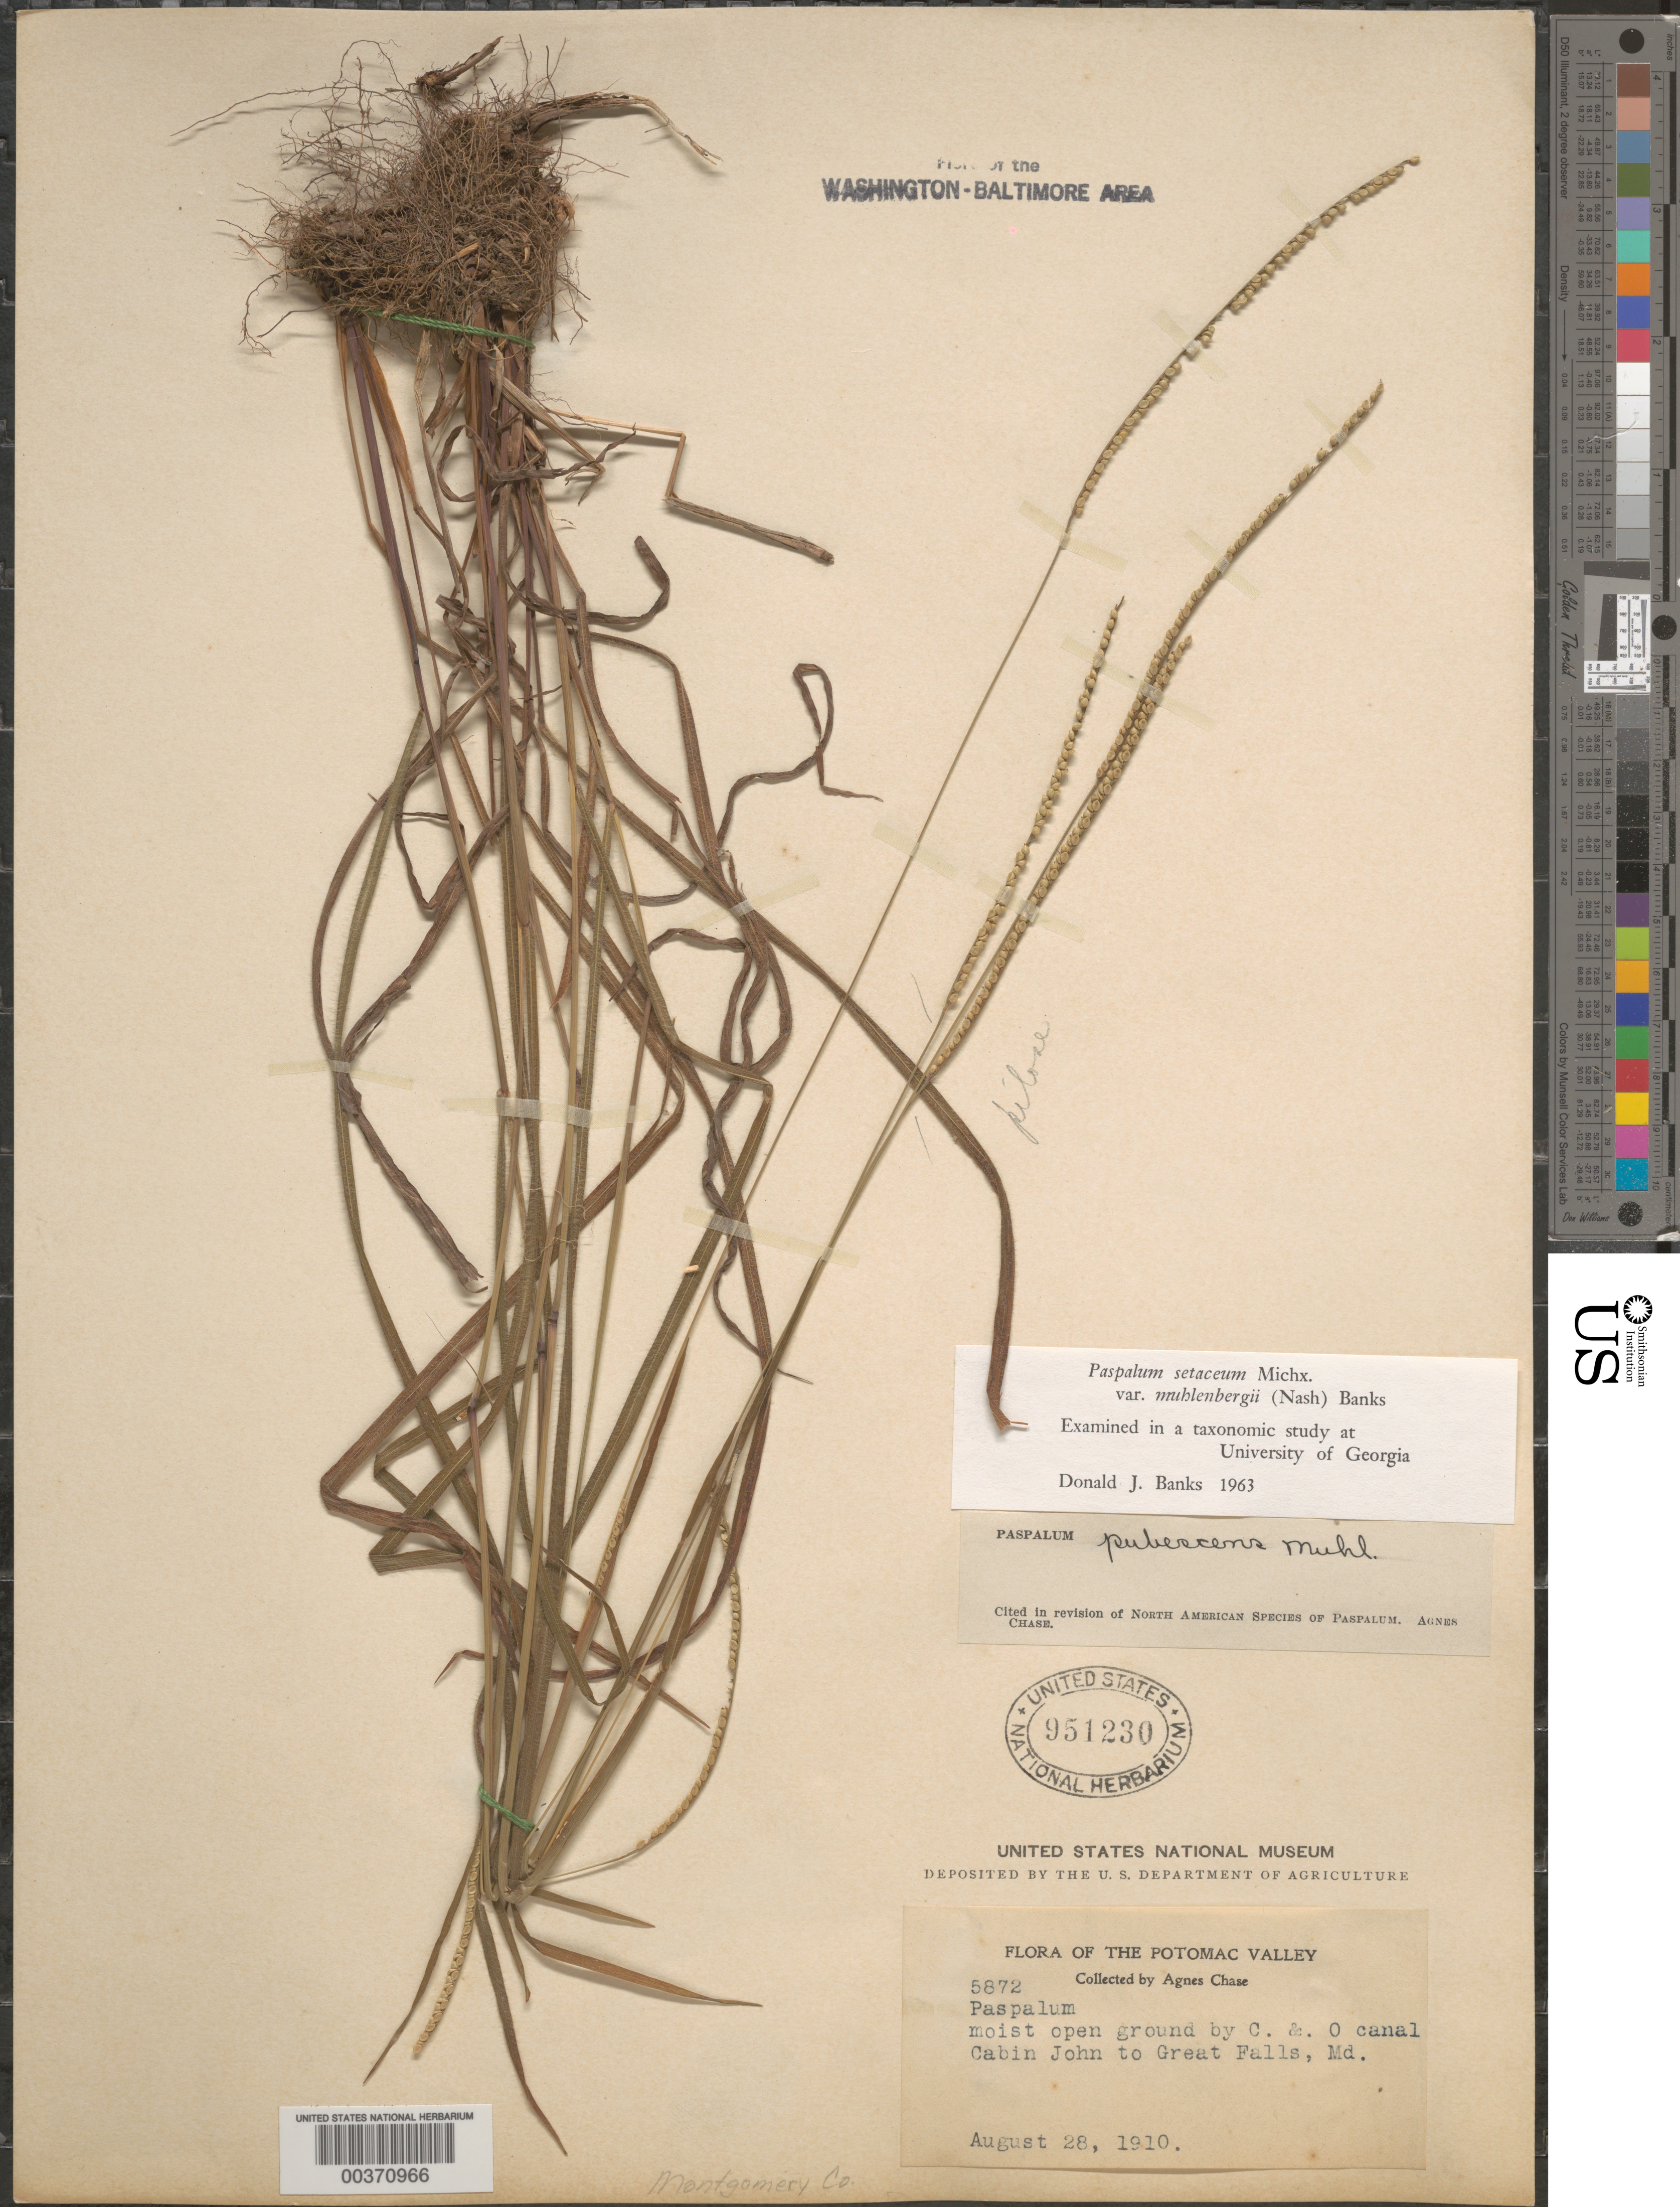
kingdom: Plantae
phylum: Tracheophyta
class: Liliopsida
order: Poales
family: Poaceae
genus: Paspalum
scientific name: Paspalum setaceum var. muhlenbergii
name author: (Nash) D.J. Banks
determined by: Chase, [M.] Agnes, (US)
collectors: A. Chase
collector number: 5872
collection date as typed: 28 Aug 1910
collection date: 1910-08-28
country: United States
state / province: Maryland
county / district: Montgomery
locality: C. & O. Canal Cabin John to Great Falls C. & O. Canal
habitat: Moist open ground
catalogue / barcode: US 951230